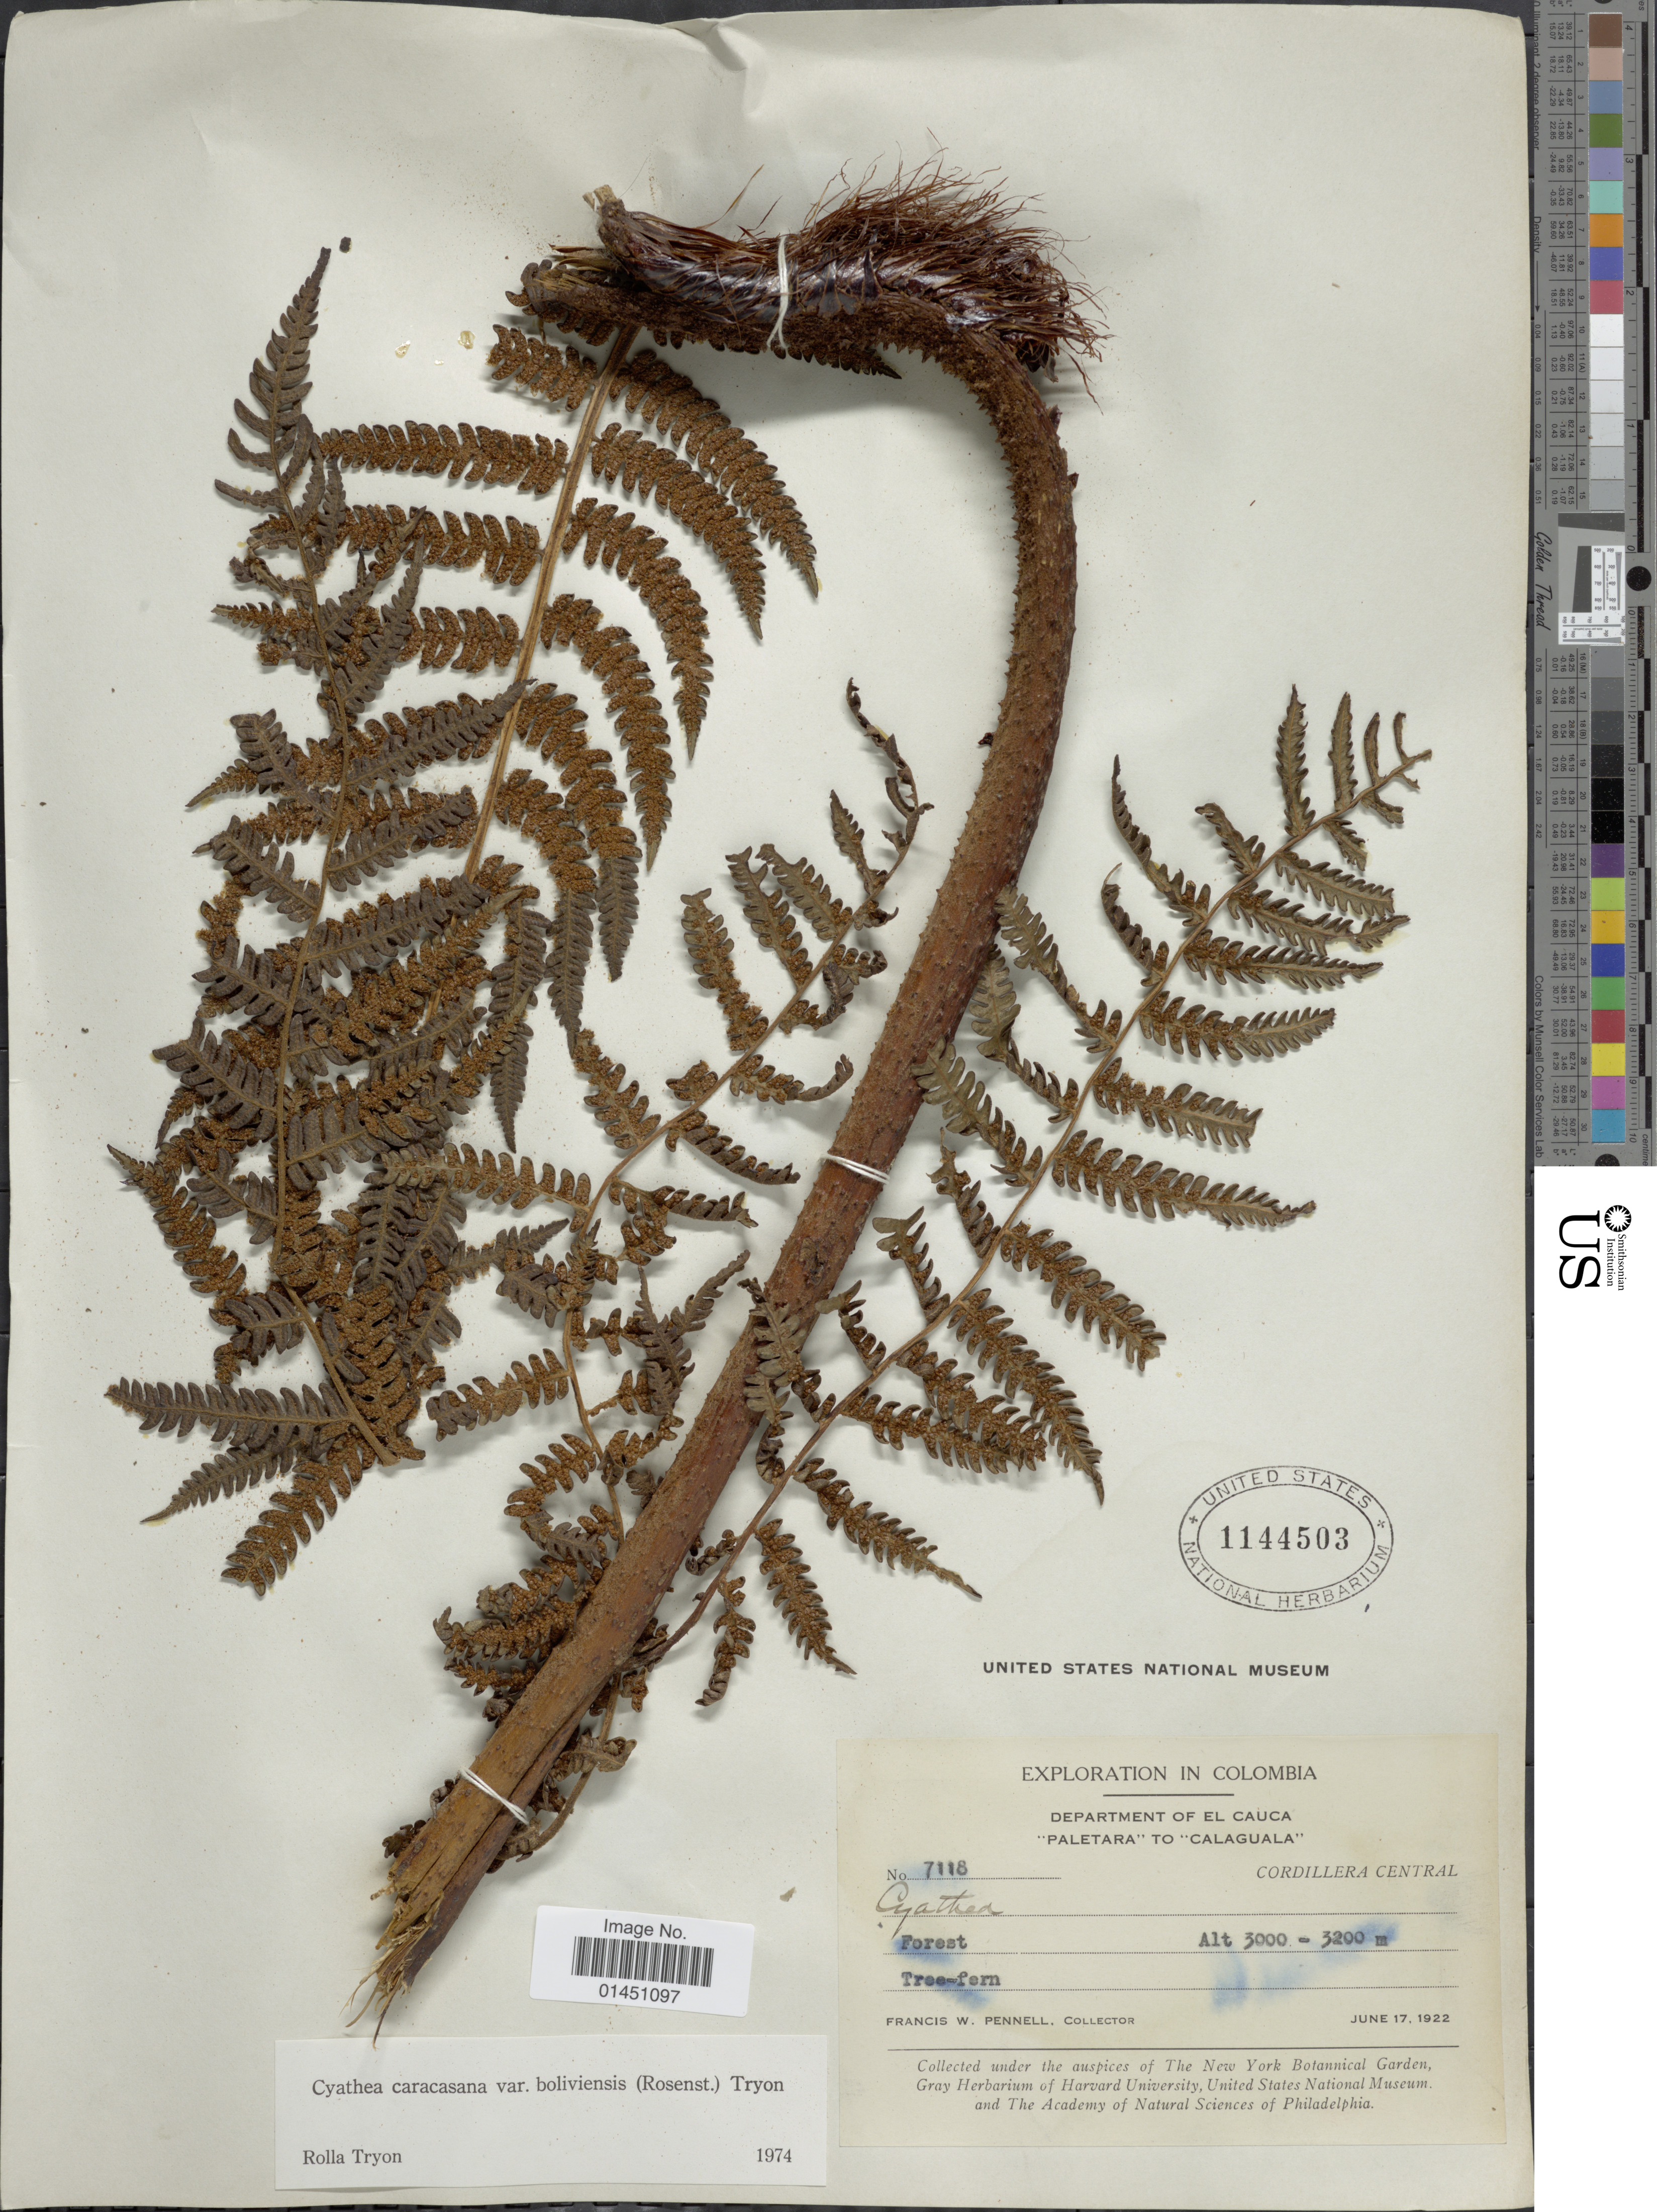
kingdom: Plantae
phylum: Tracheophyta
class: Polypodiopsida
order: Cyatheales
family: Cyatheaceae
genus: Cyathea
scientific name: Cyathea caracasana var. boliviensis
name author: (Rosenst.) R.M. Tryon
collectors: F. W. Pennell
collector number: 7118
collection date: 1922-06-17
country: Colombia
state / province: Cauca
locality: Department of El Cauca, "Paletara" to "Calaguala", Cordillera Central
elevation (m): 3000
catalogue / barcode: US 1144503